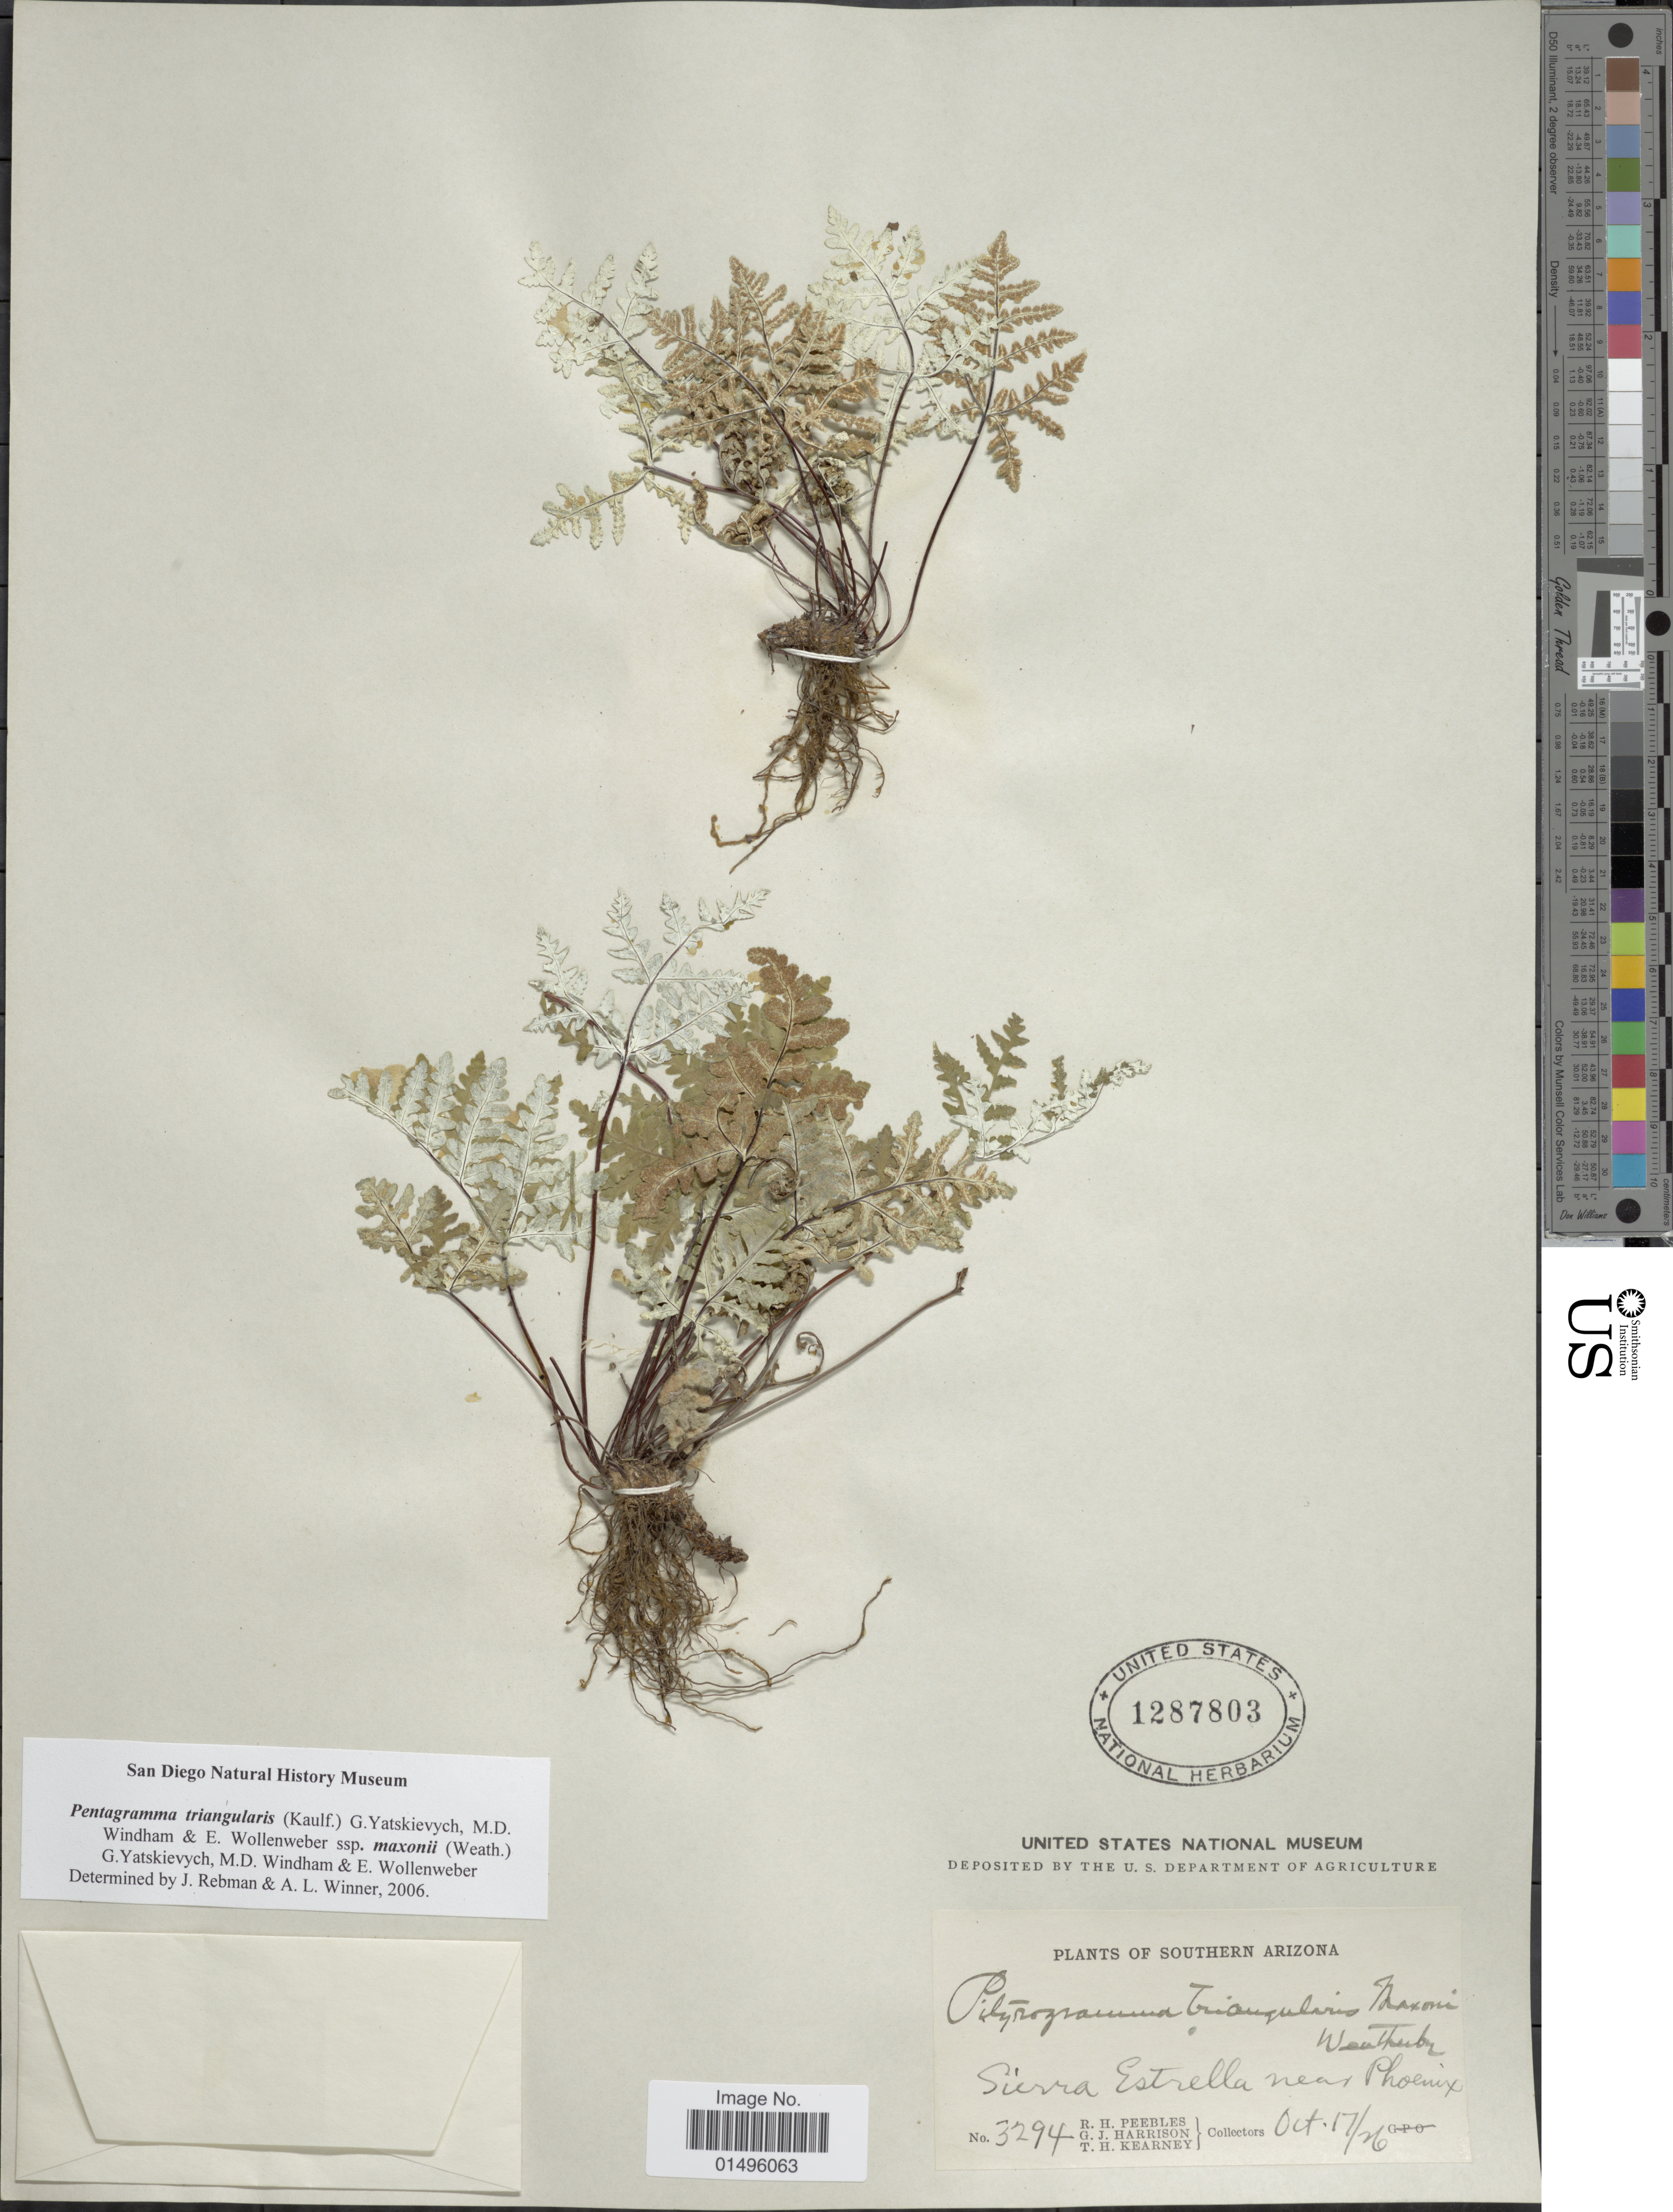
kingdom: Plantae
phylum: Tracheophyta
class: Polypodiopsida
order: Polypodiales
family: Pteridaceae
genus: Pentagramma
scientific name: Pentagramma maxonii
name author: (Weath.) Schuettp. & Windham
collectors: R. H. Peebles, G. J. Harrison & T. H. Kearney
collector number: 3294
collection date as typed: Transcribed d/m/y: 17/10/26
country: United States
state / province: Arizona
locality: Southern Arizona, Sierra Estrella near Phoenix.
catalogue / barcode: US 1287803